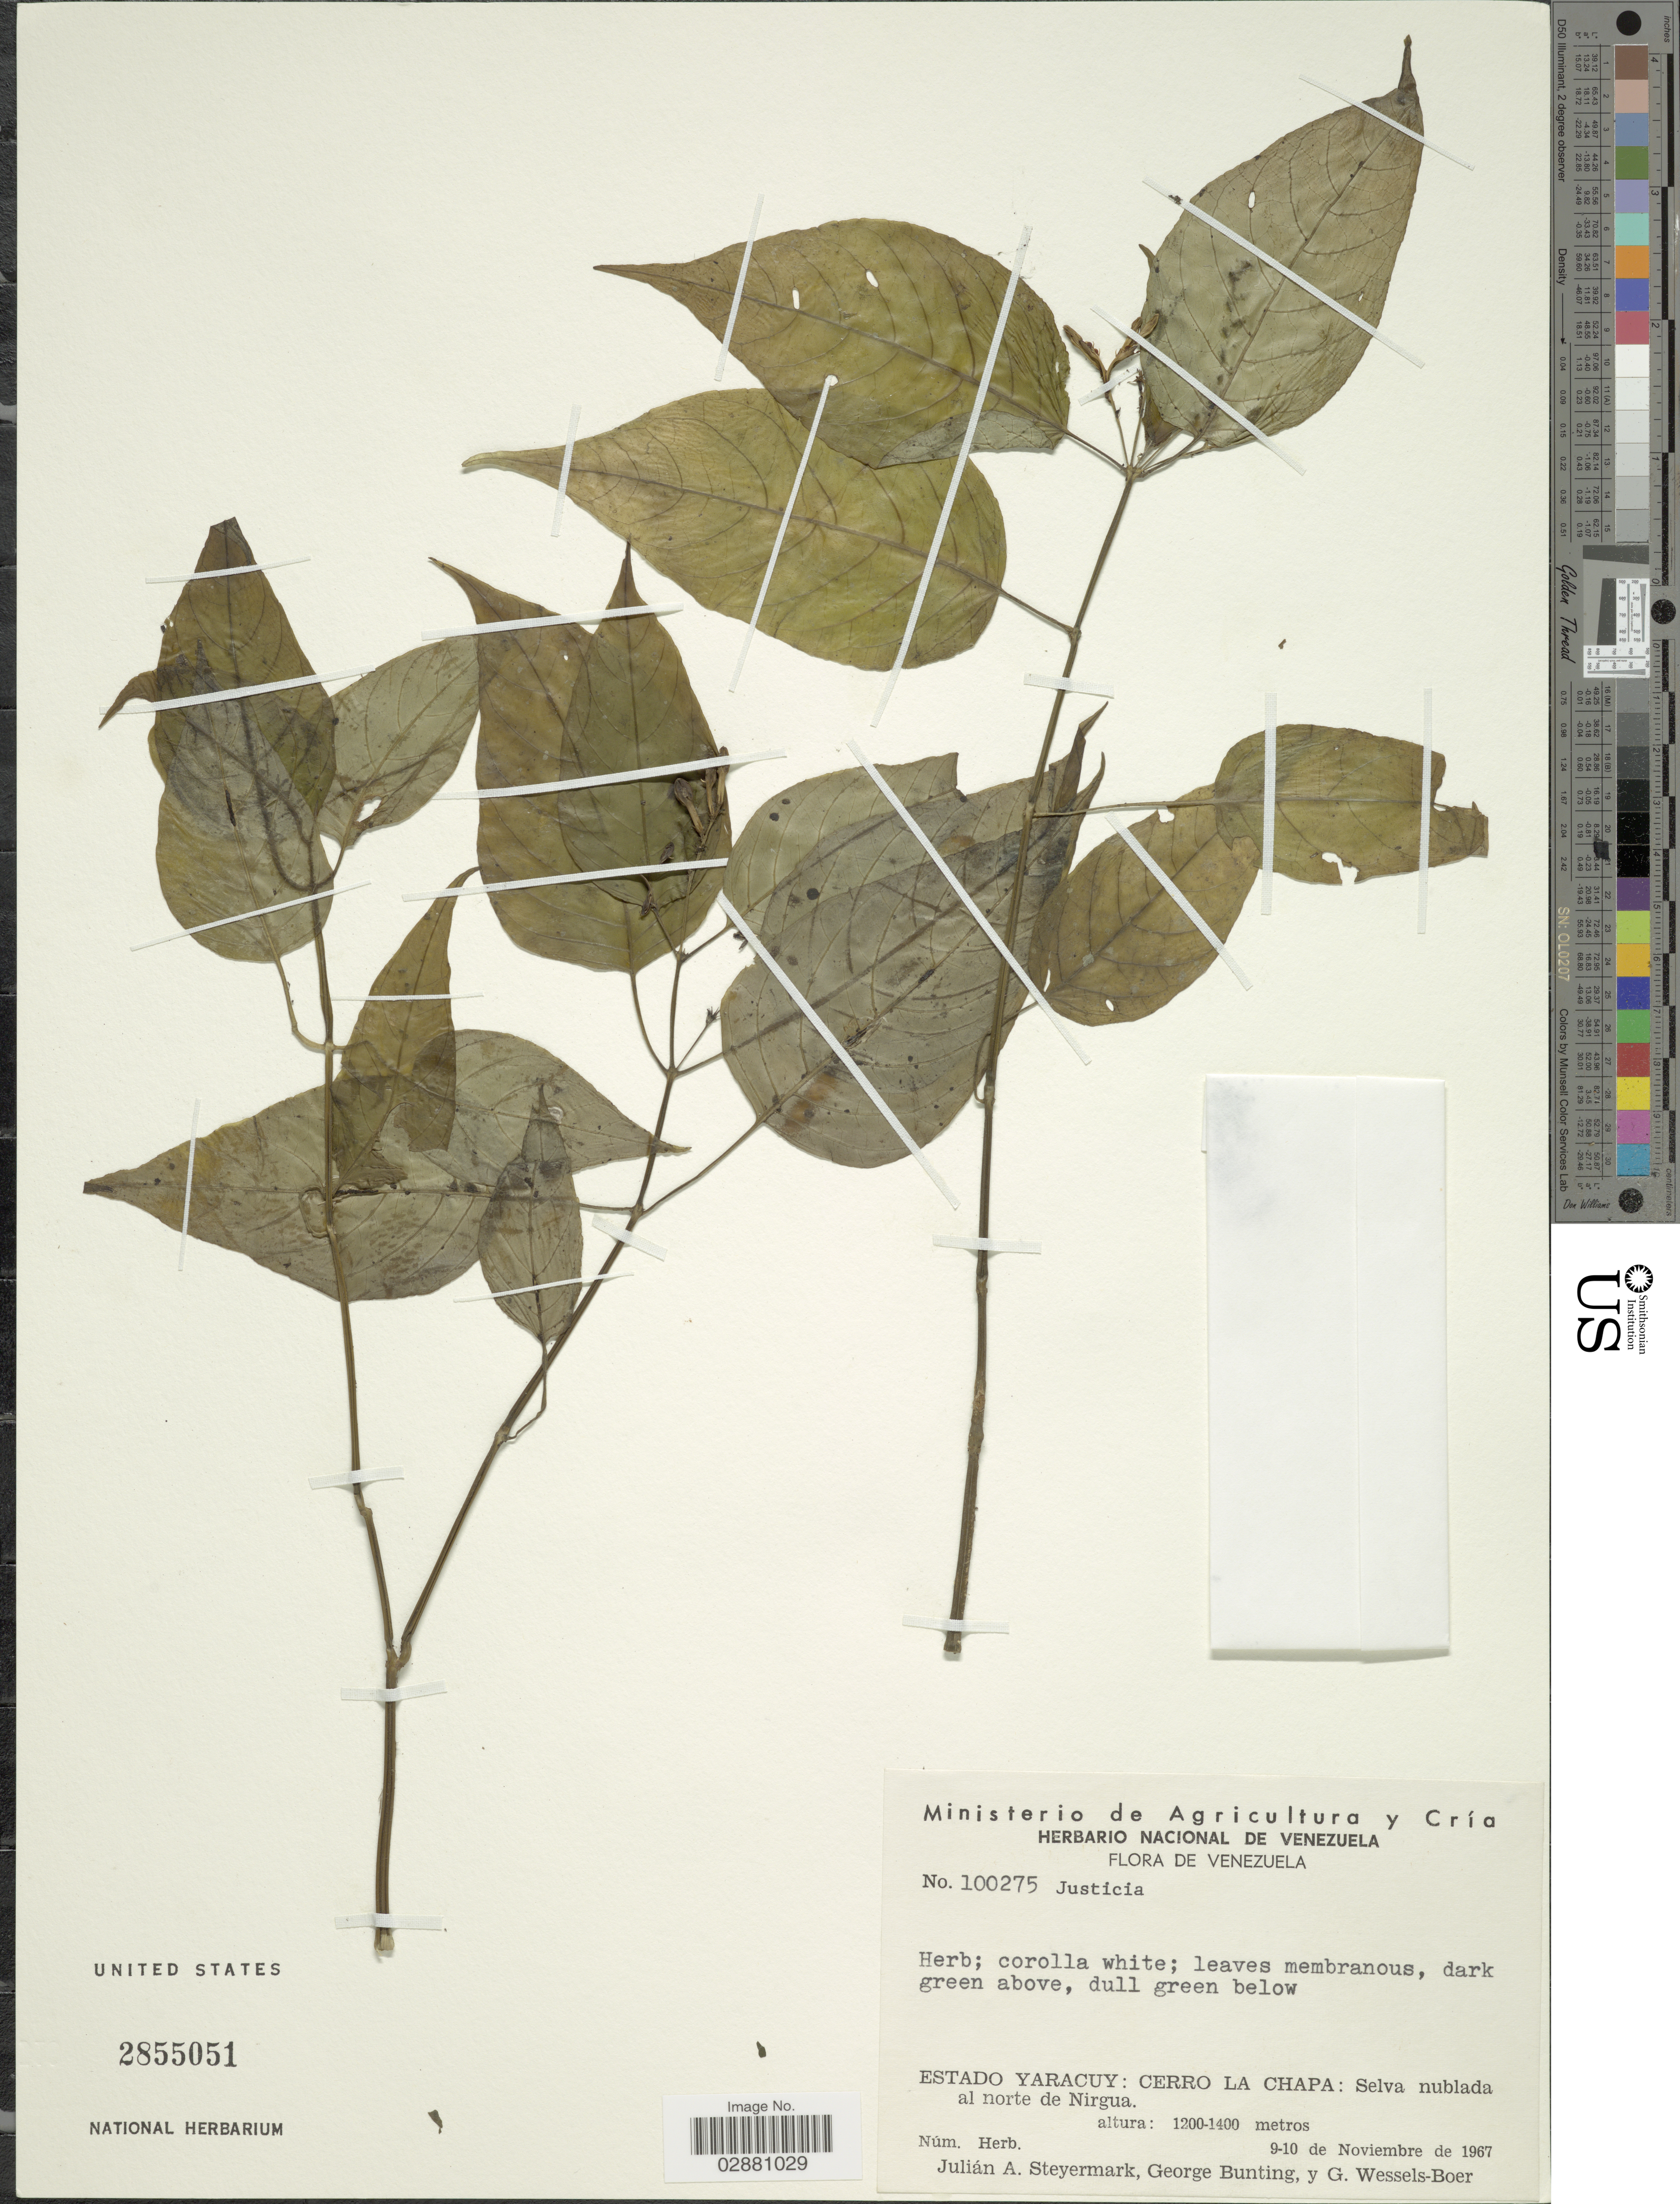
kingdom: Plantae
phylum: Tracheophyta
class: Magnoliopsida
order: Lamiales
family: Acanthaceae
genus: Justicia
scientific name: Justicia stipitata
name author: Wassh. & Arroyo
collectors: J. Steyermark, G. S. Bunting & G. Wessels Boer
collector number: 100275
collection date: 1967-11-09/1967-11-10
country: Venezuela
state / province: Yaracuy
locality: Estado Yaracuy: Cerro La Chapa: Selva nublada al norte de Nirgua.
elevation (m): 1200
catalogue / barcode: US 2855051